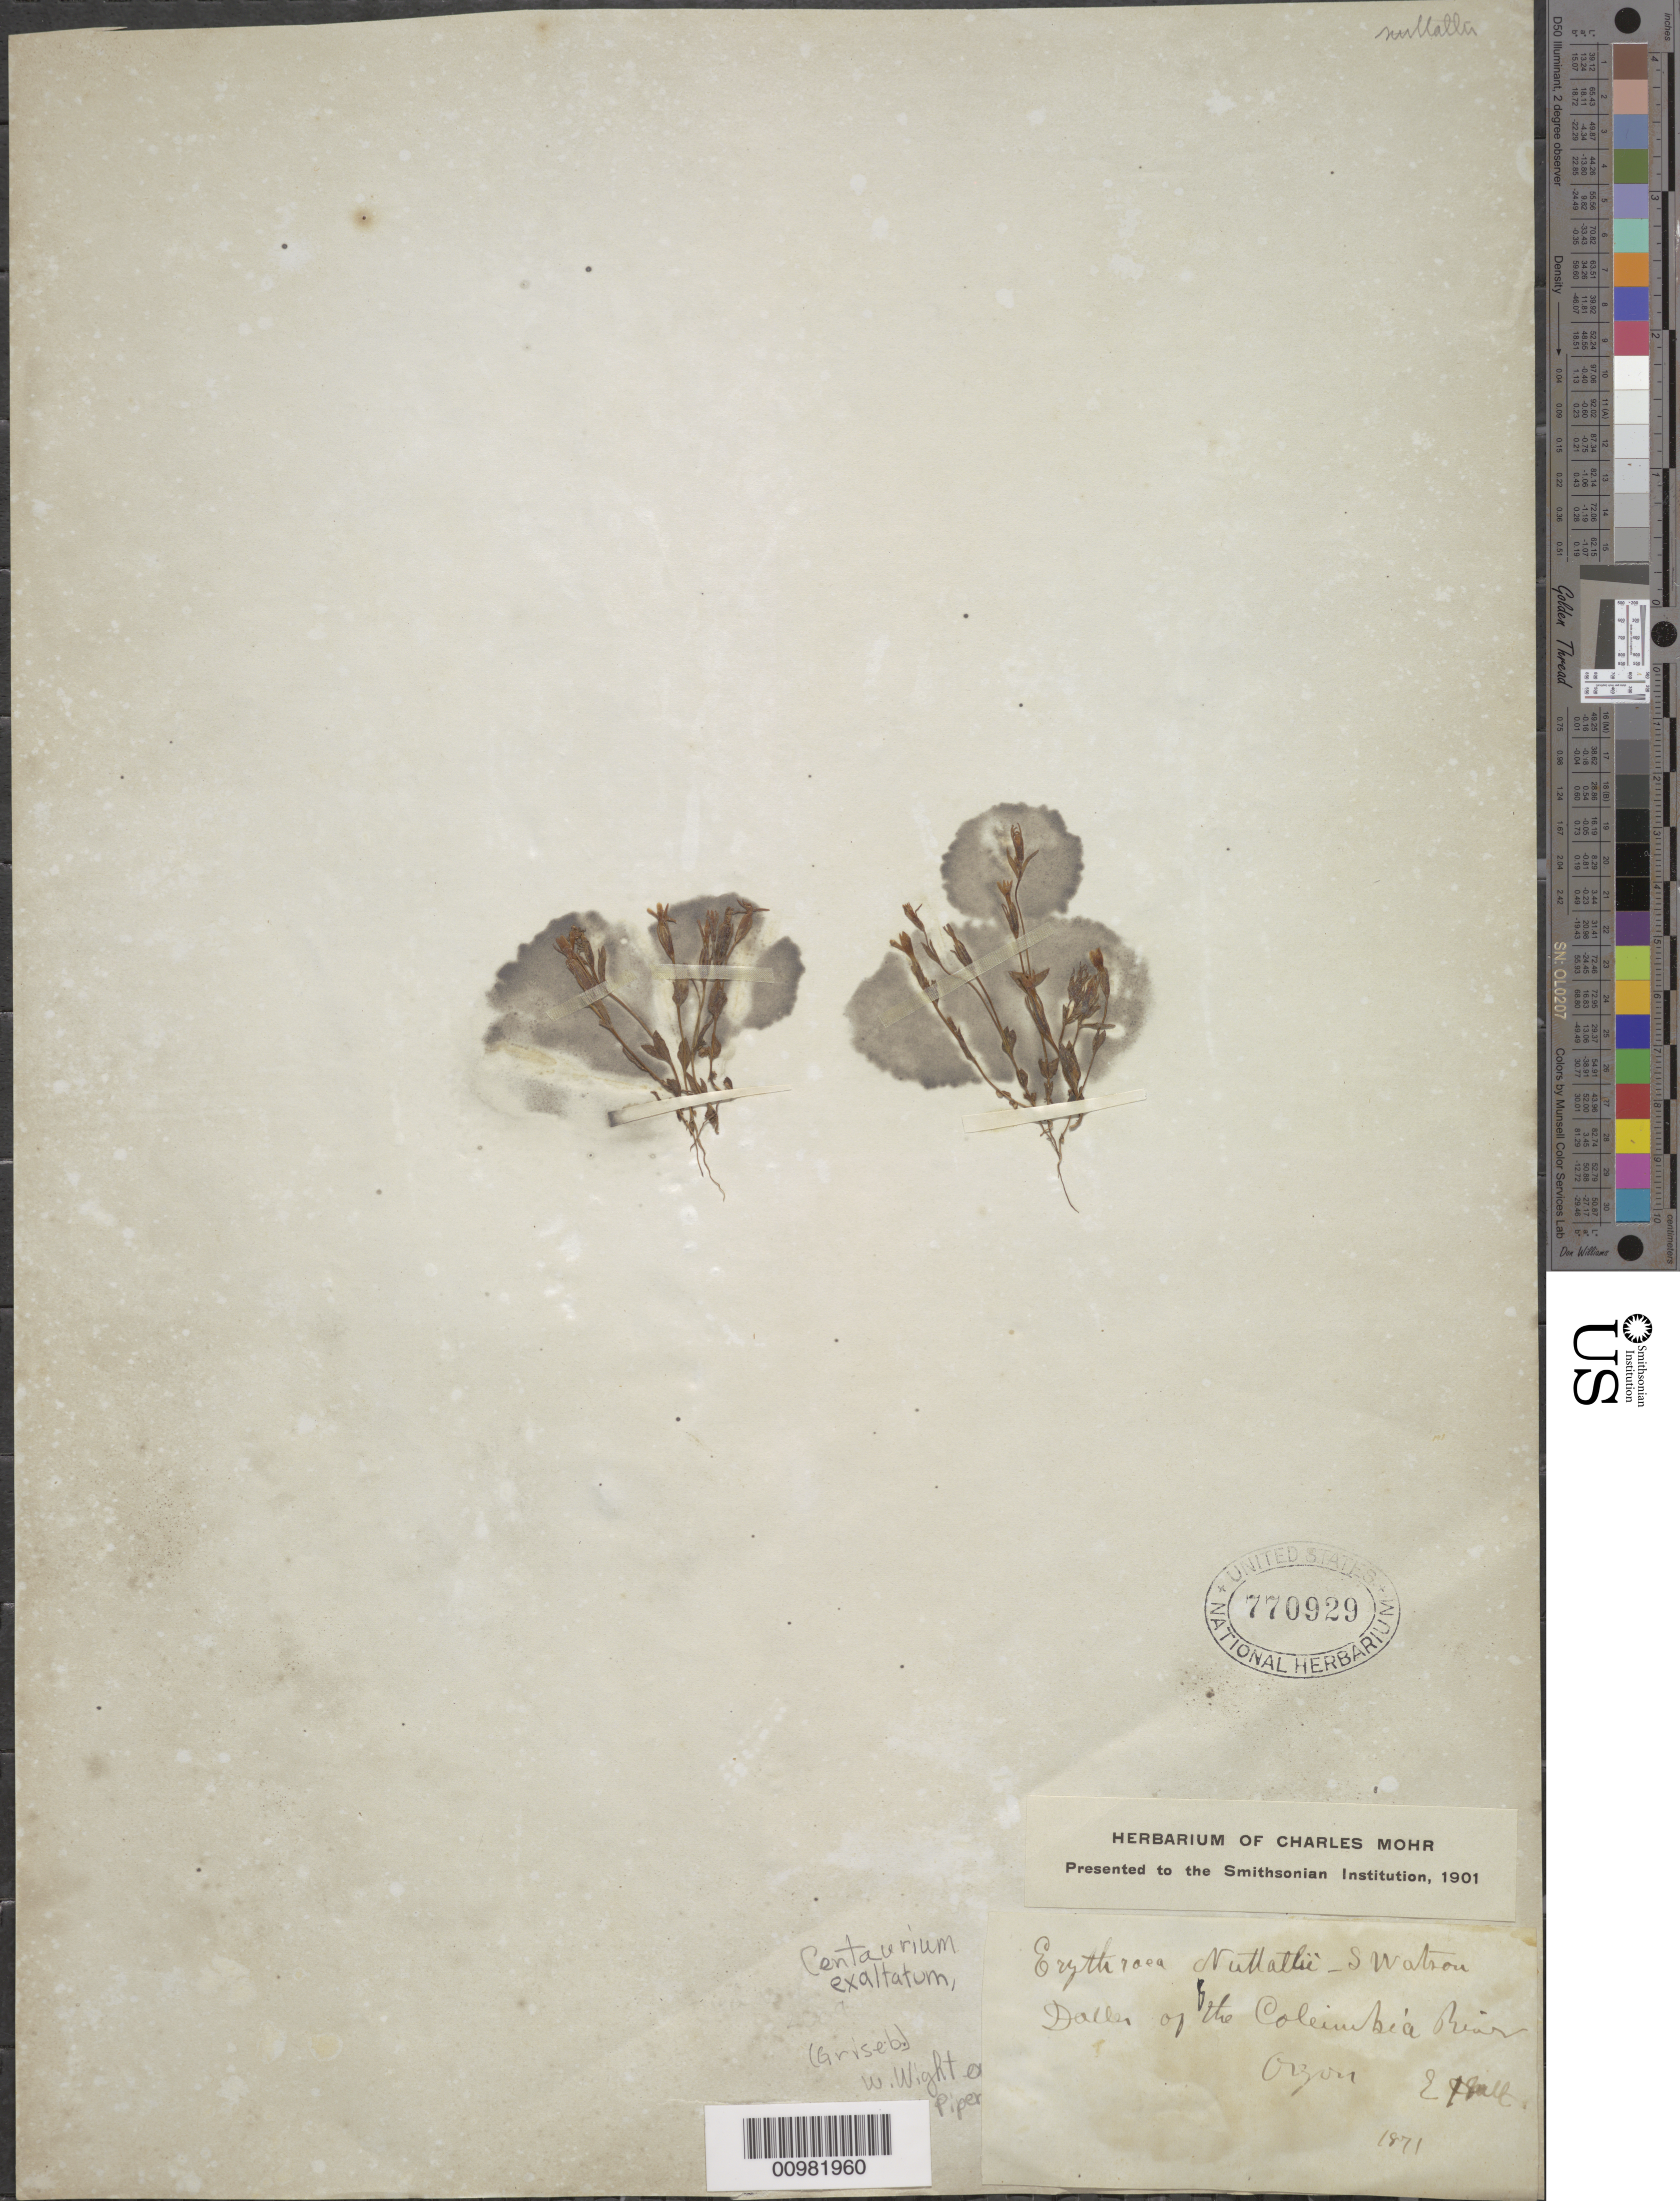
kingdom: Plantae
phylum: Tracheophyta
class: Magnoliopsida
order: Gentianales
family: Gentianaceae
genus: Centaurium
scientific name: Centaurium exaltatum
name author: (Griseb.) W. Wight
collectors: C. T. Mohr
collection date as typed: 21 Jul 1871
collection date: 1871-07-21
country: United States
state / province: Oregon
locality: Dalas of the Colombia River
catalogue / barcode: US 770929